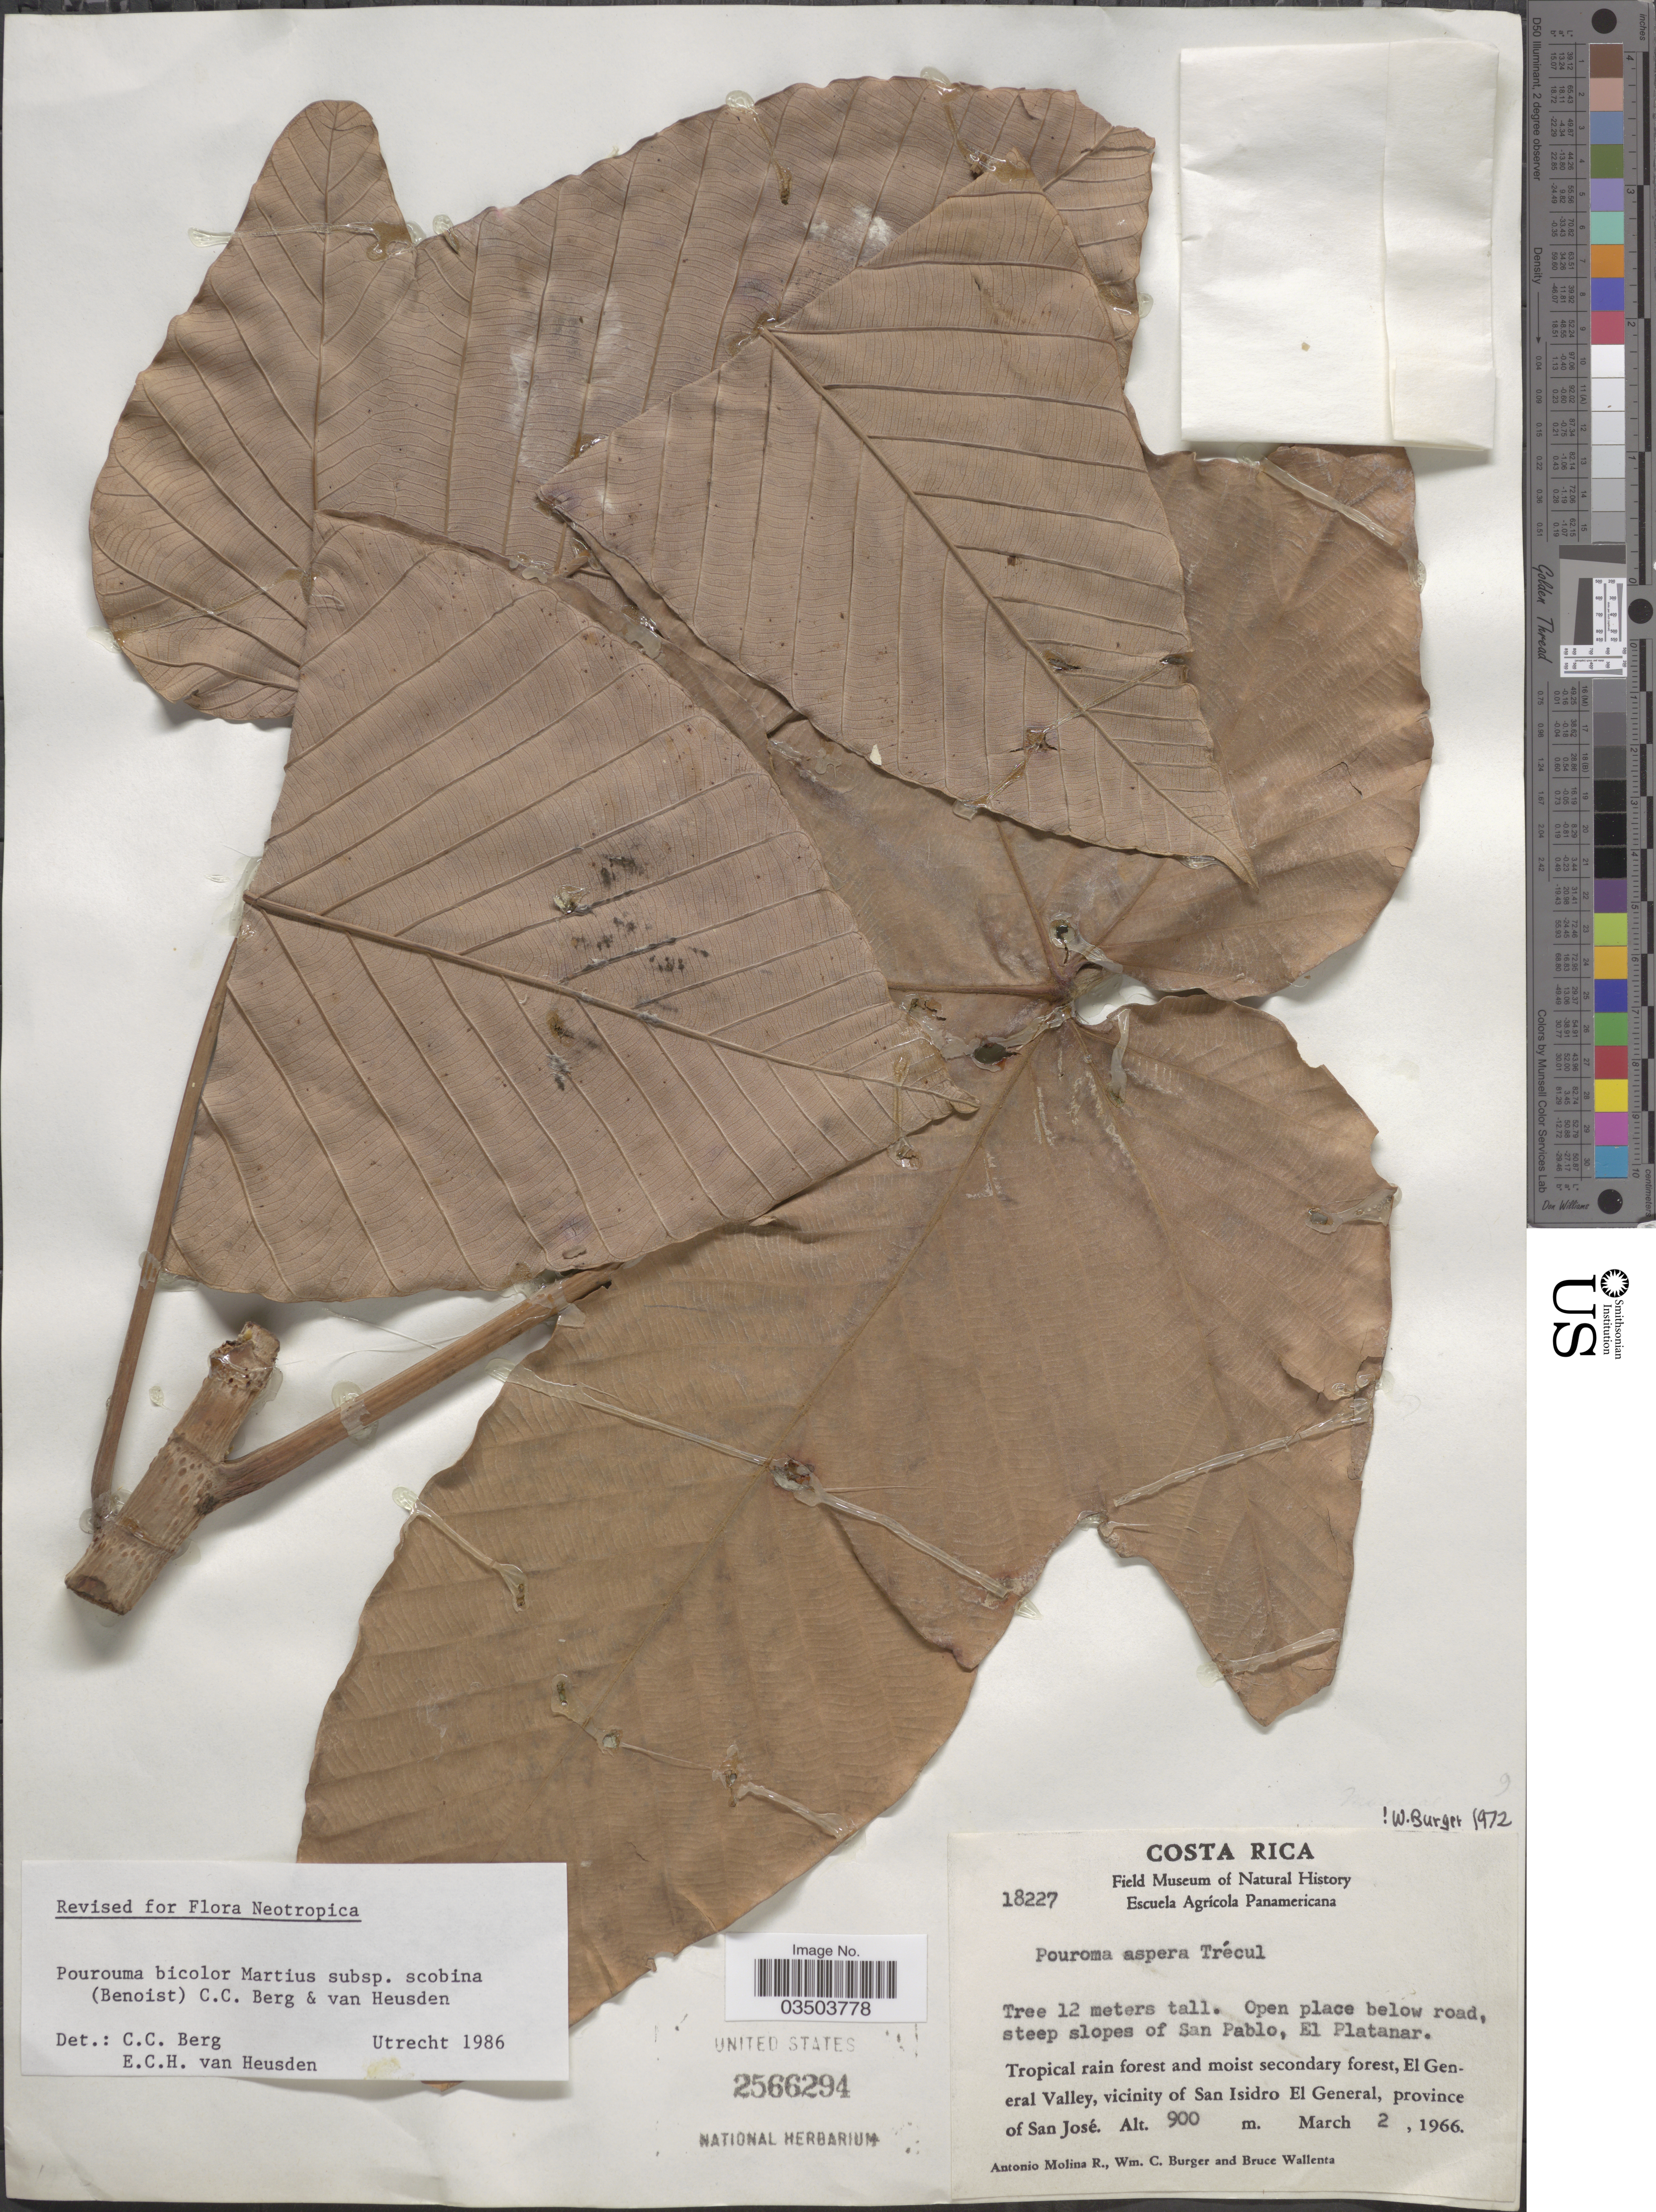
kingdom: Plantae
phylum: Tracheophyta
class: Magnoliopsida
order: Rosales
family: Urticaceae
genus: Pourouma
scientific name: Pourouma bicolor subsp. scobina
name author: (Benoist) C.C. Berg & Heusden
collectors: A. Molina R., W. Burger & B. Wallenta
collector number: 18227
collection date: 1966-03-02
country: Costa Rica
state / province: San José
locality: Open place below road, steep slopes of San Pablo, El Platanar. Tropical rain forest and moist secondary forest, El General Valley, vicinity of San Isidro El General.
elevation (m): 900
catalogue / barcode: US 2566294